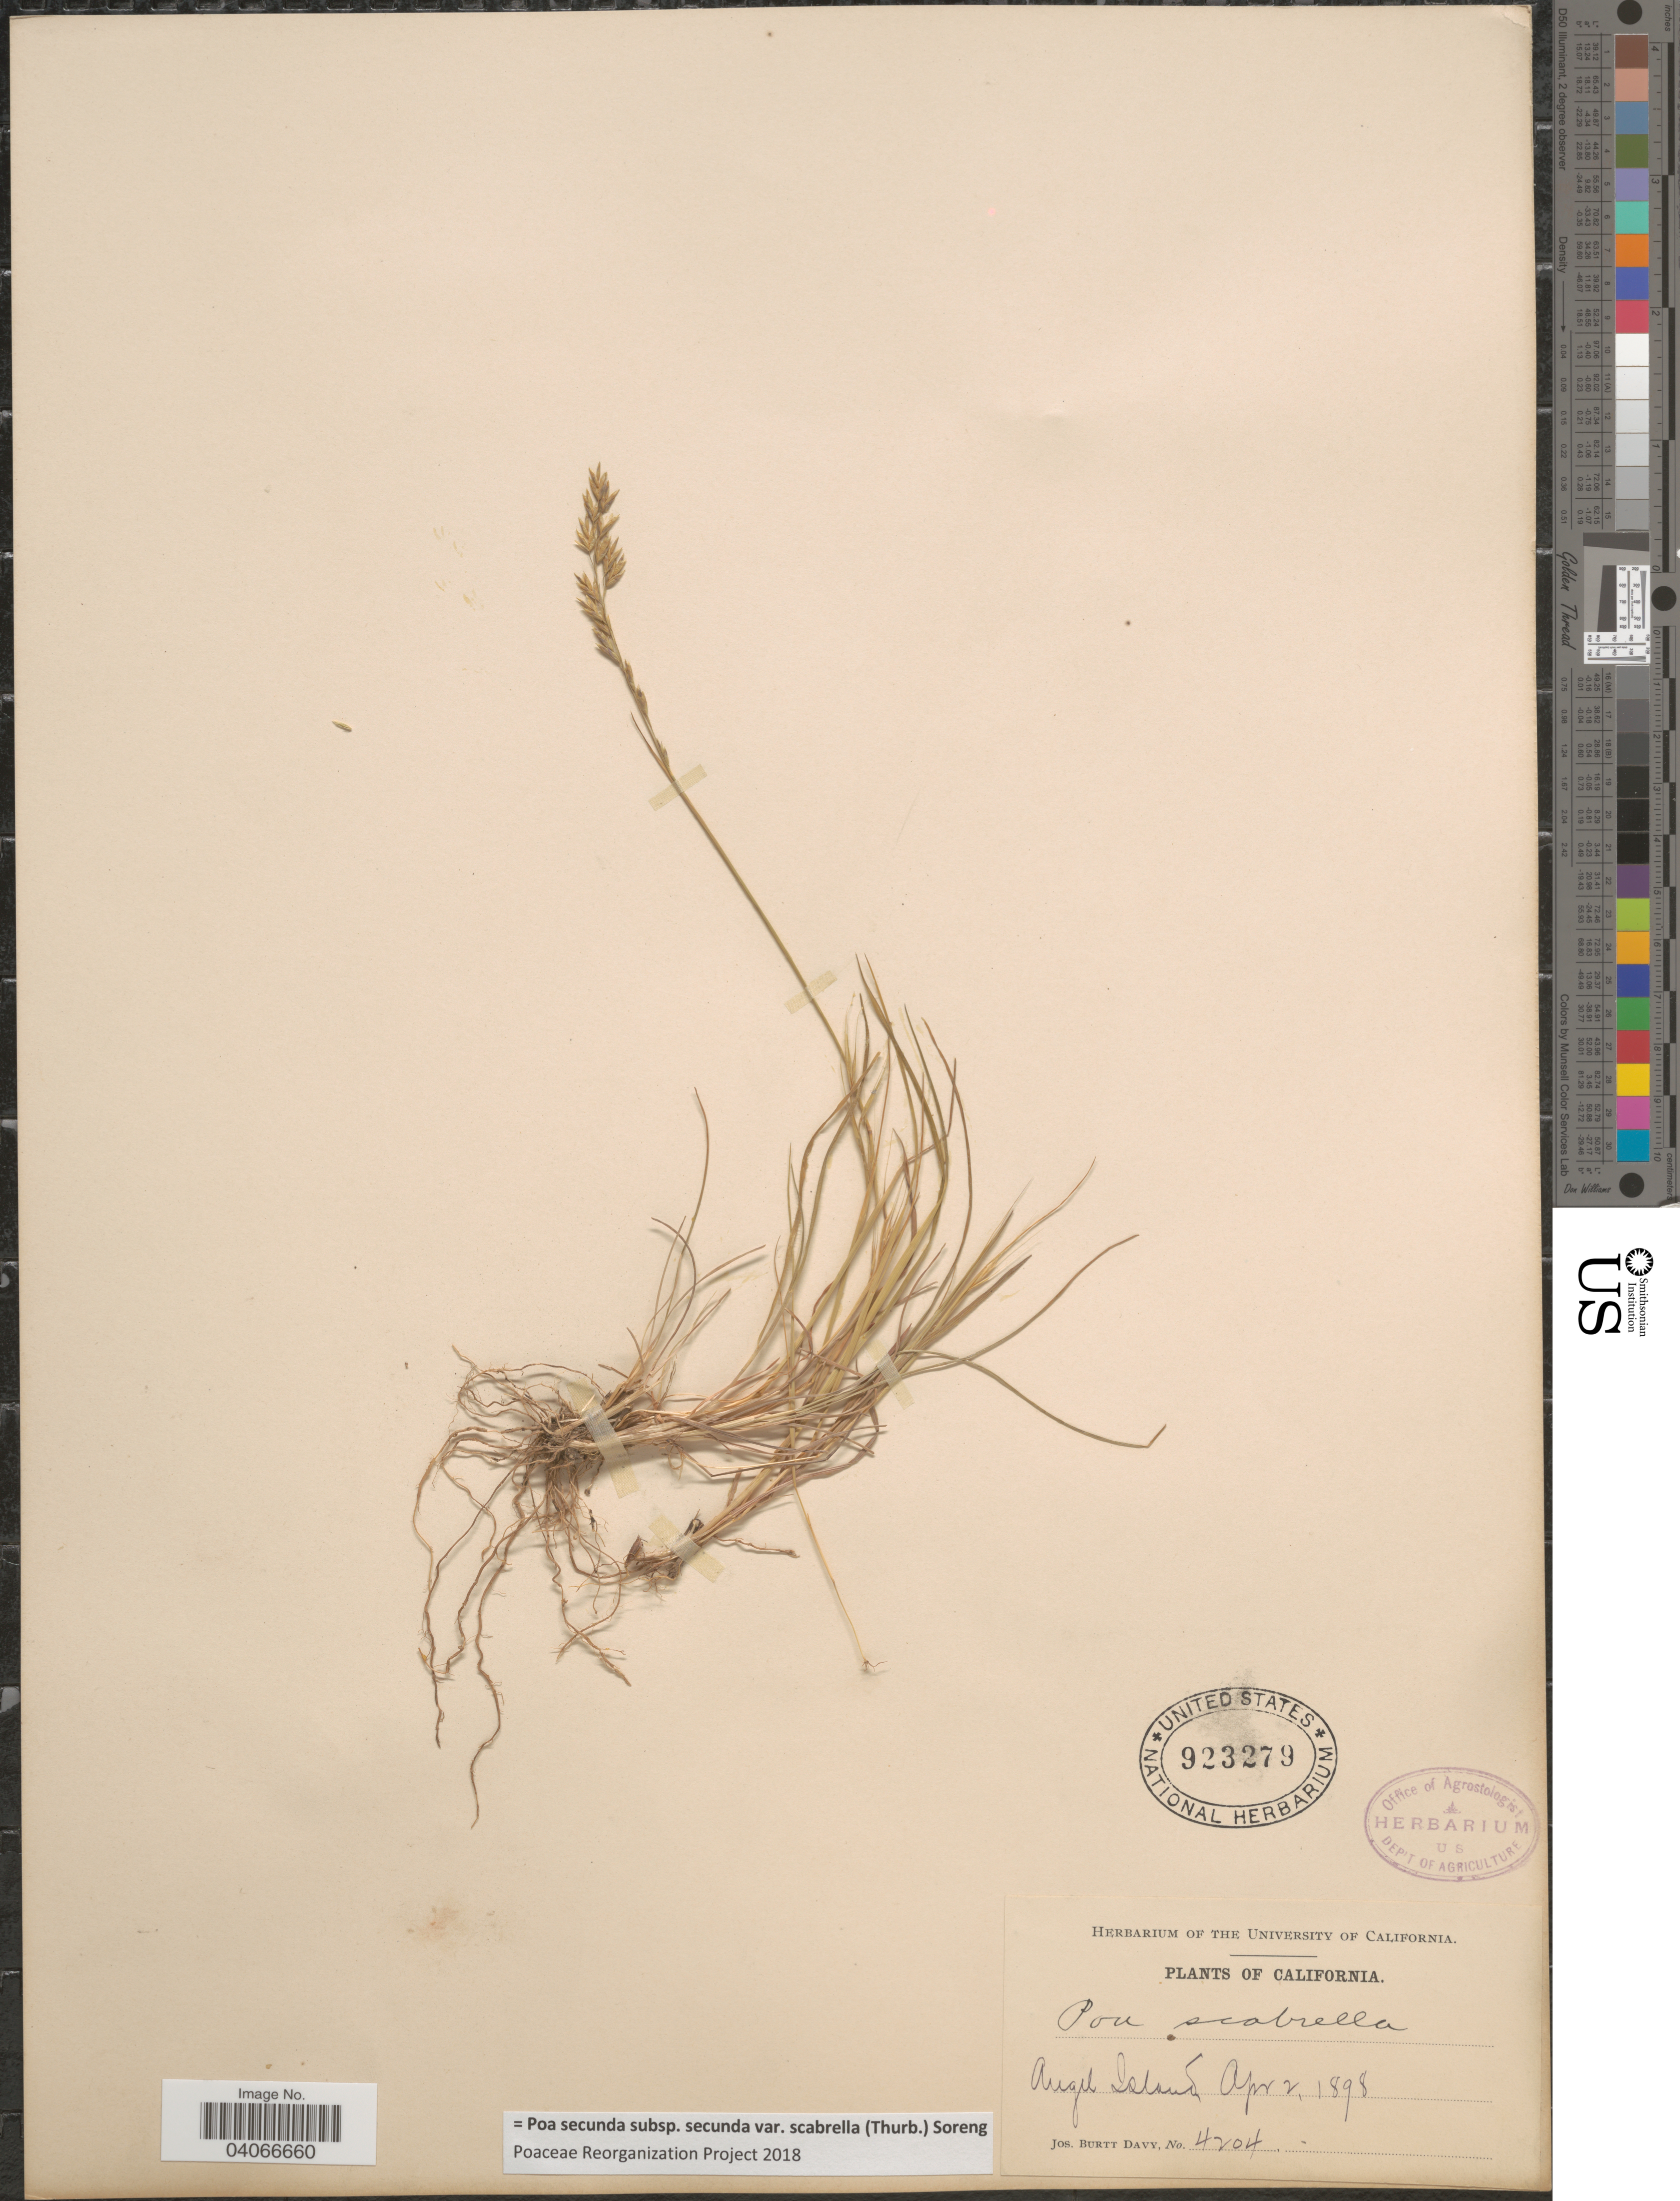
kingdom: Plantae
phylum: Tracheophyta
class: Liliopsida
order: Poales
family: Poaceae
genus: Poa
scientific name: Poa secunda subsp. secunda var. scabrella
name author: (Thurb.) Soreng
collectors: J. Burtt Davy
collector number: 4204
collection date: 1898-04-02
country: United States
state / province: California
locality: Angel Island.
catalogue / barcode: US 923279